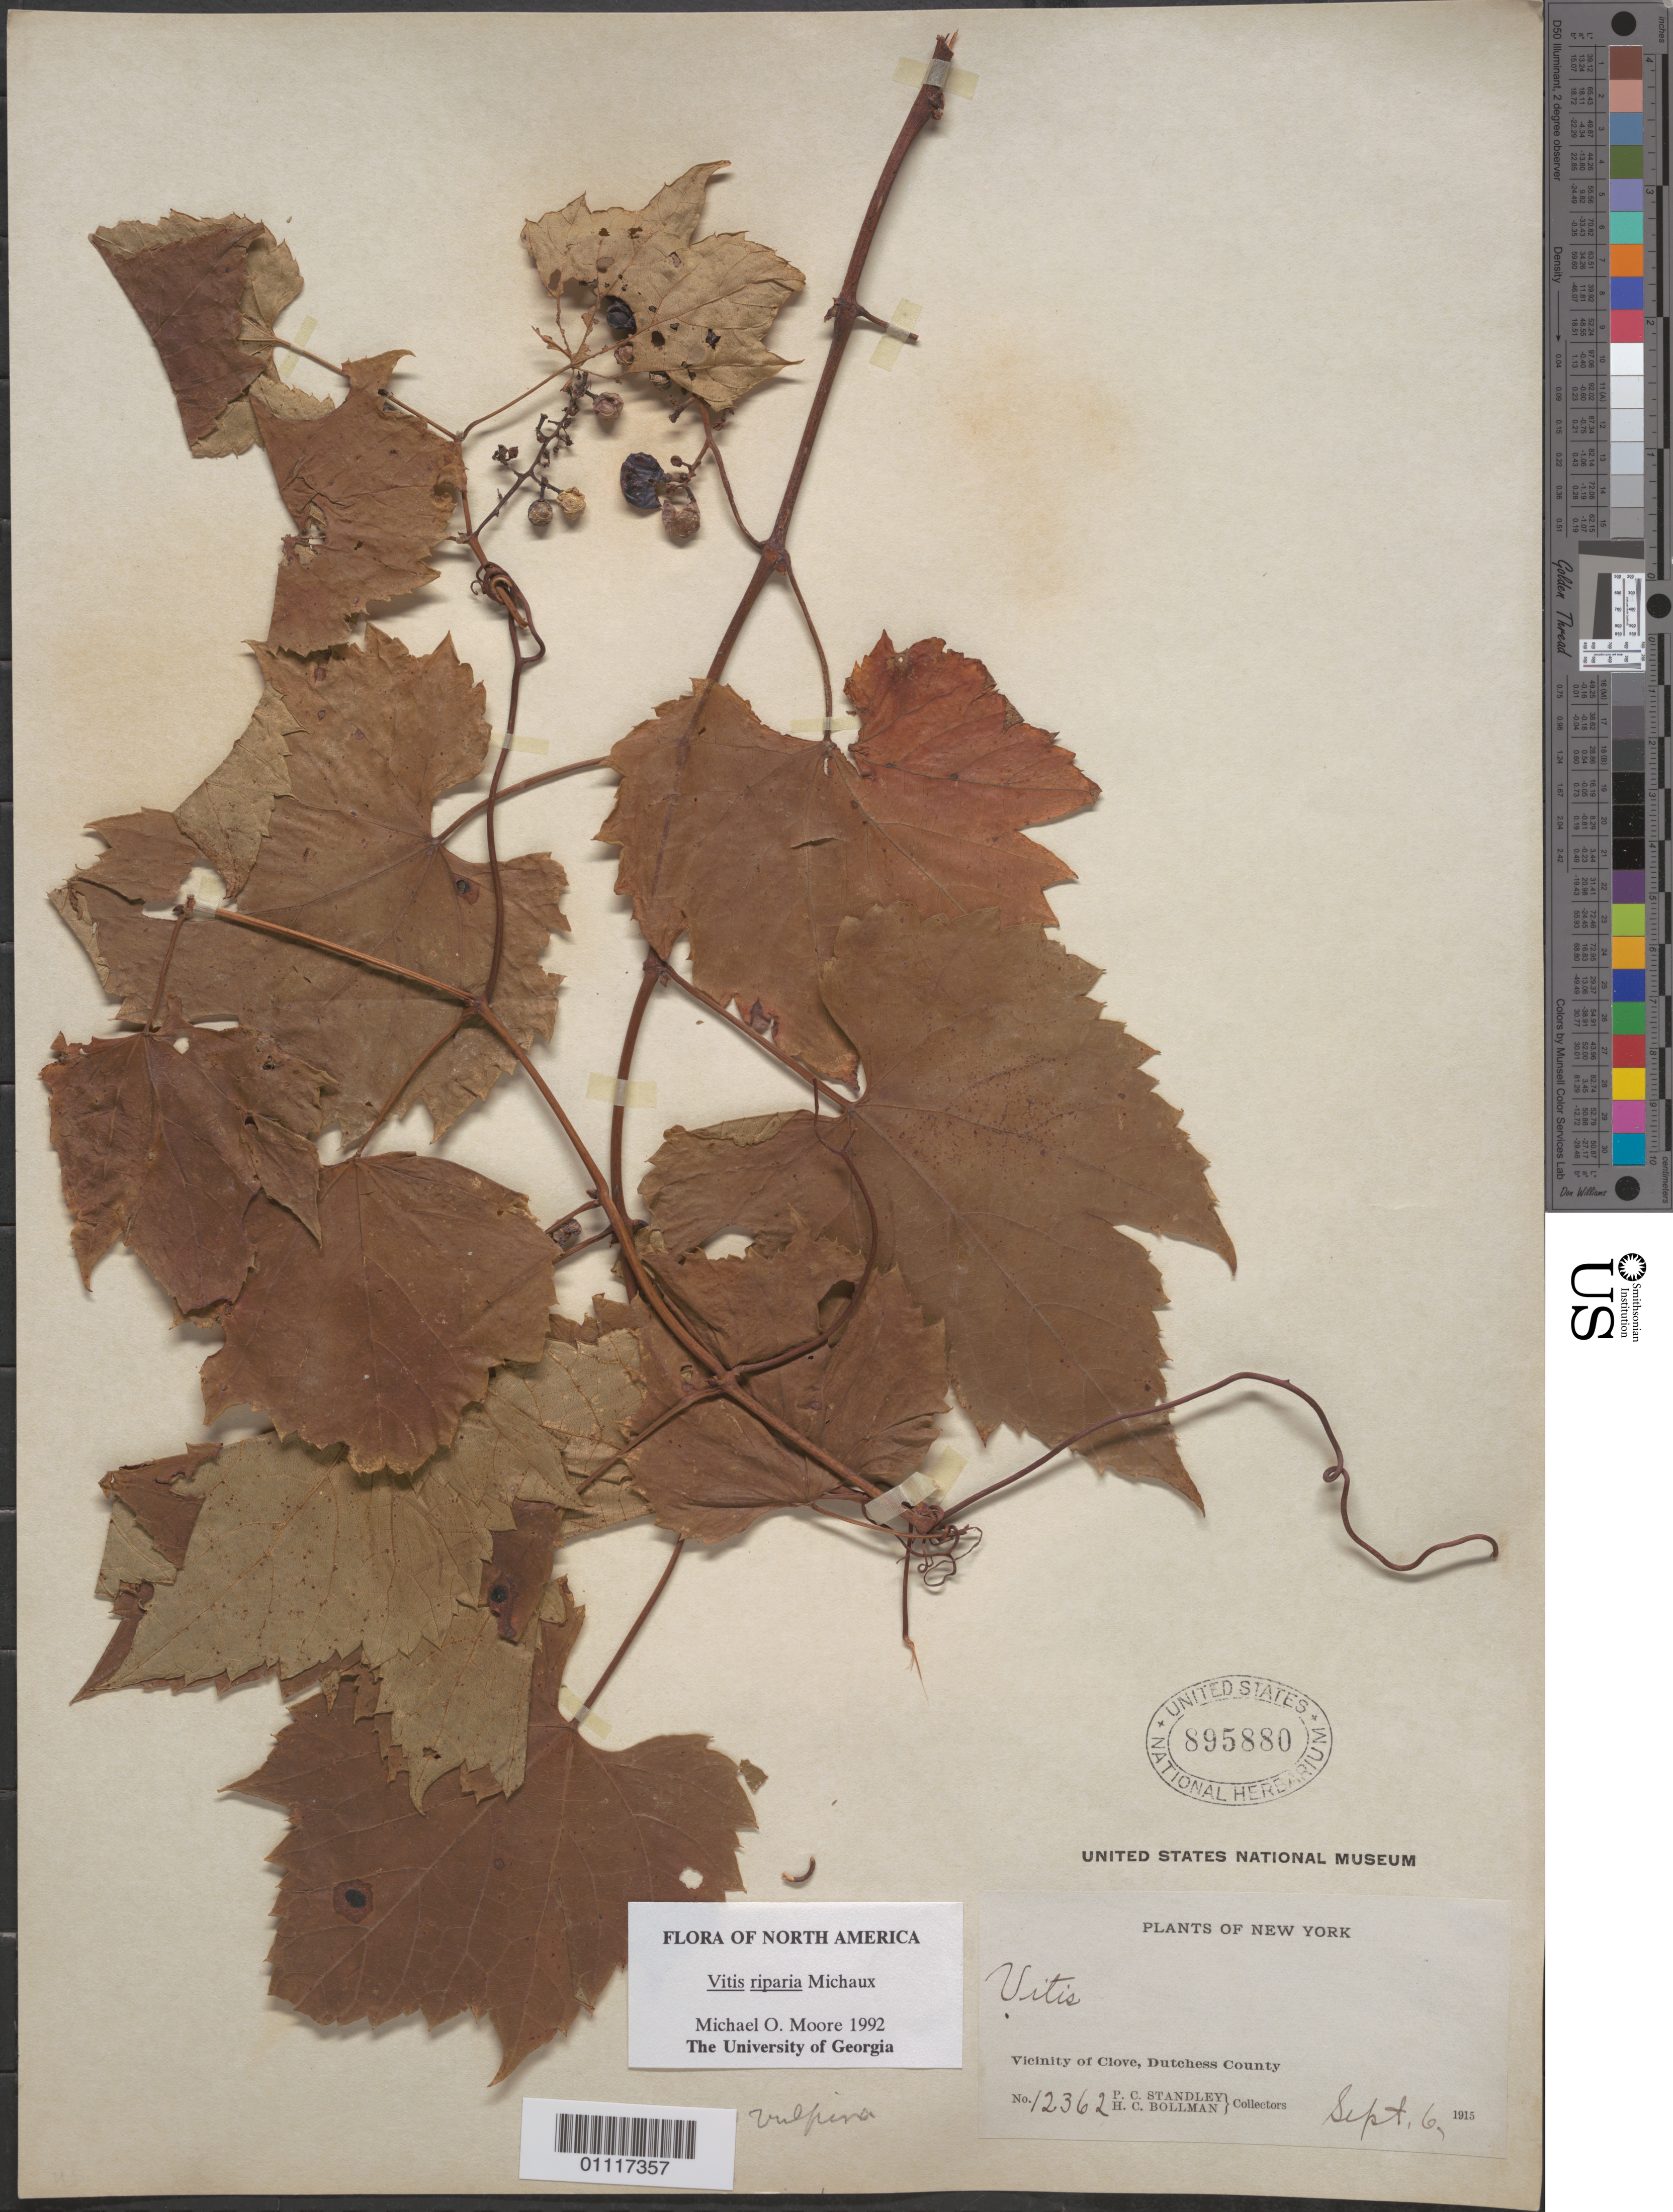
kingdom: Plantae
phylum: Tracheophyta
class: Magnoliopsida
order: Vitales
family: Vitaceae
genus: Vitis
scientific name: Vitis riparia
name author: Michx.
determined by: Moore, M. O.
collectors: P. C. Standley & H. C. Bollman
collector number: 12362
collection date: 1915-09-06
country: United States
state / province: New York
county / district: Dutchess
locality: vicinity of Clove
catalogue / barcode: US 895880